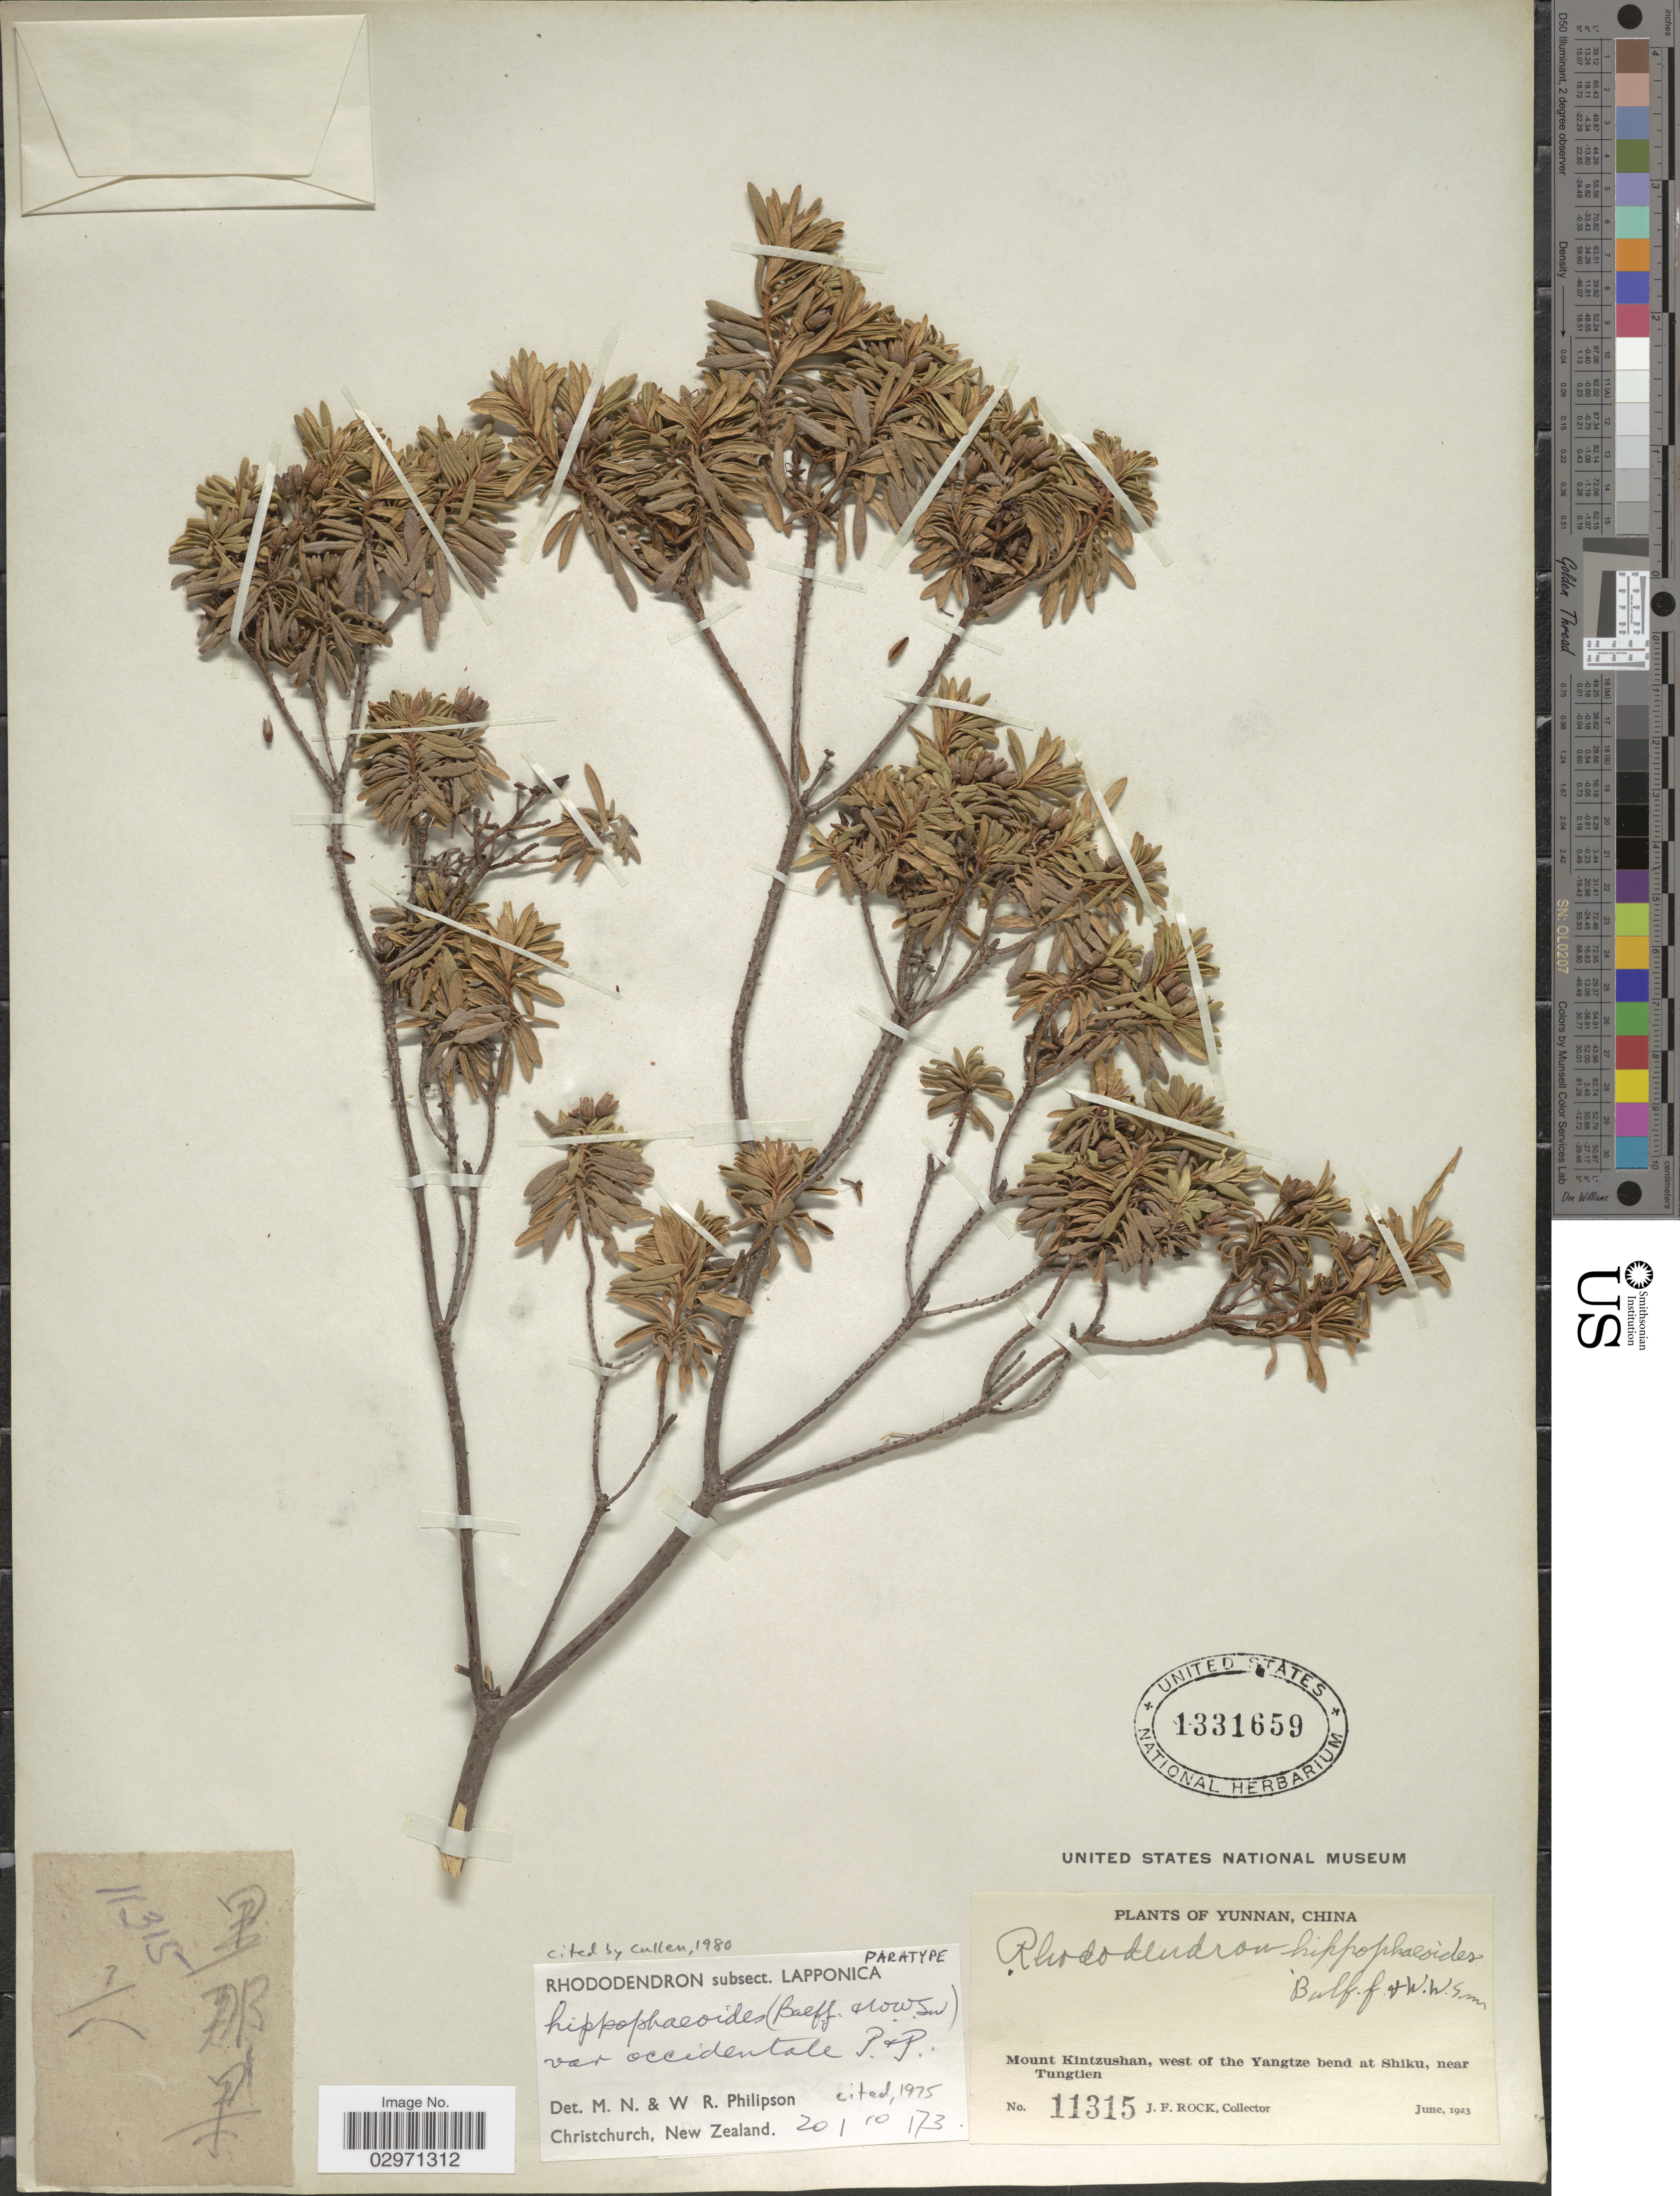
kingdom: Plantae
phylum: Tracheophyta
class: Magnoliopsida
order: Ericales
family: Ericaceae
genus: Rhododendron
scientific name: Rhododendron hippophaeoides var. occidentale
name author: M. N. Philipson & Philipson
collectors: J. Rock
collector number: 11315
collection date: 1923-06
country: China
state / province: Yunnan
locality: Mount Kintzushan, west of the Yangtze bend at Shiku, near Tungtien.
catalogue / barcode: US 1331659